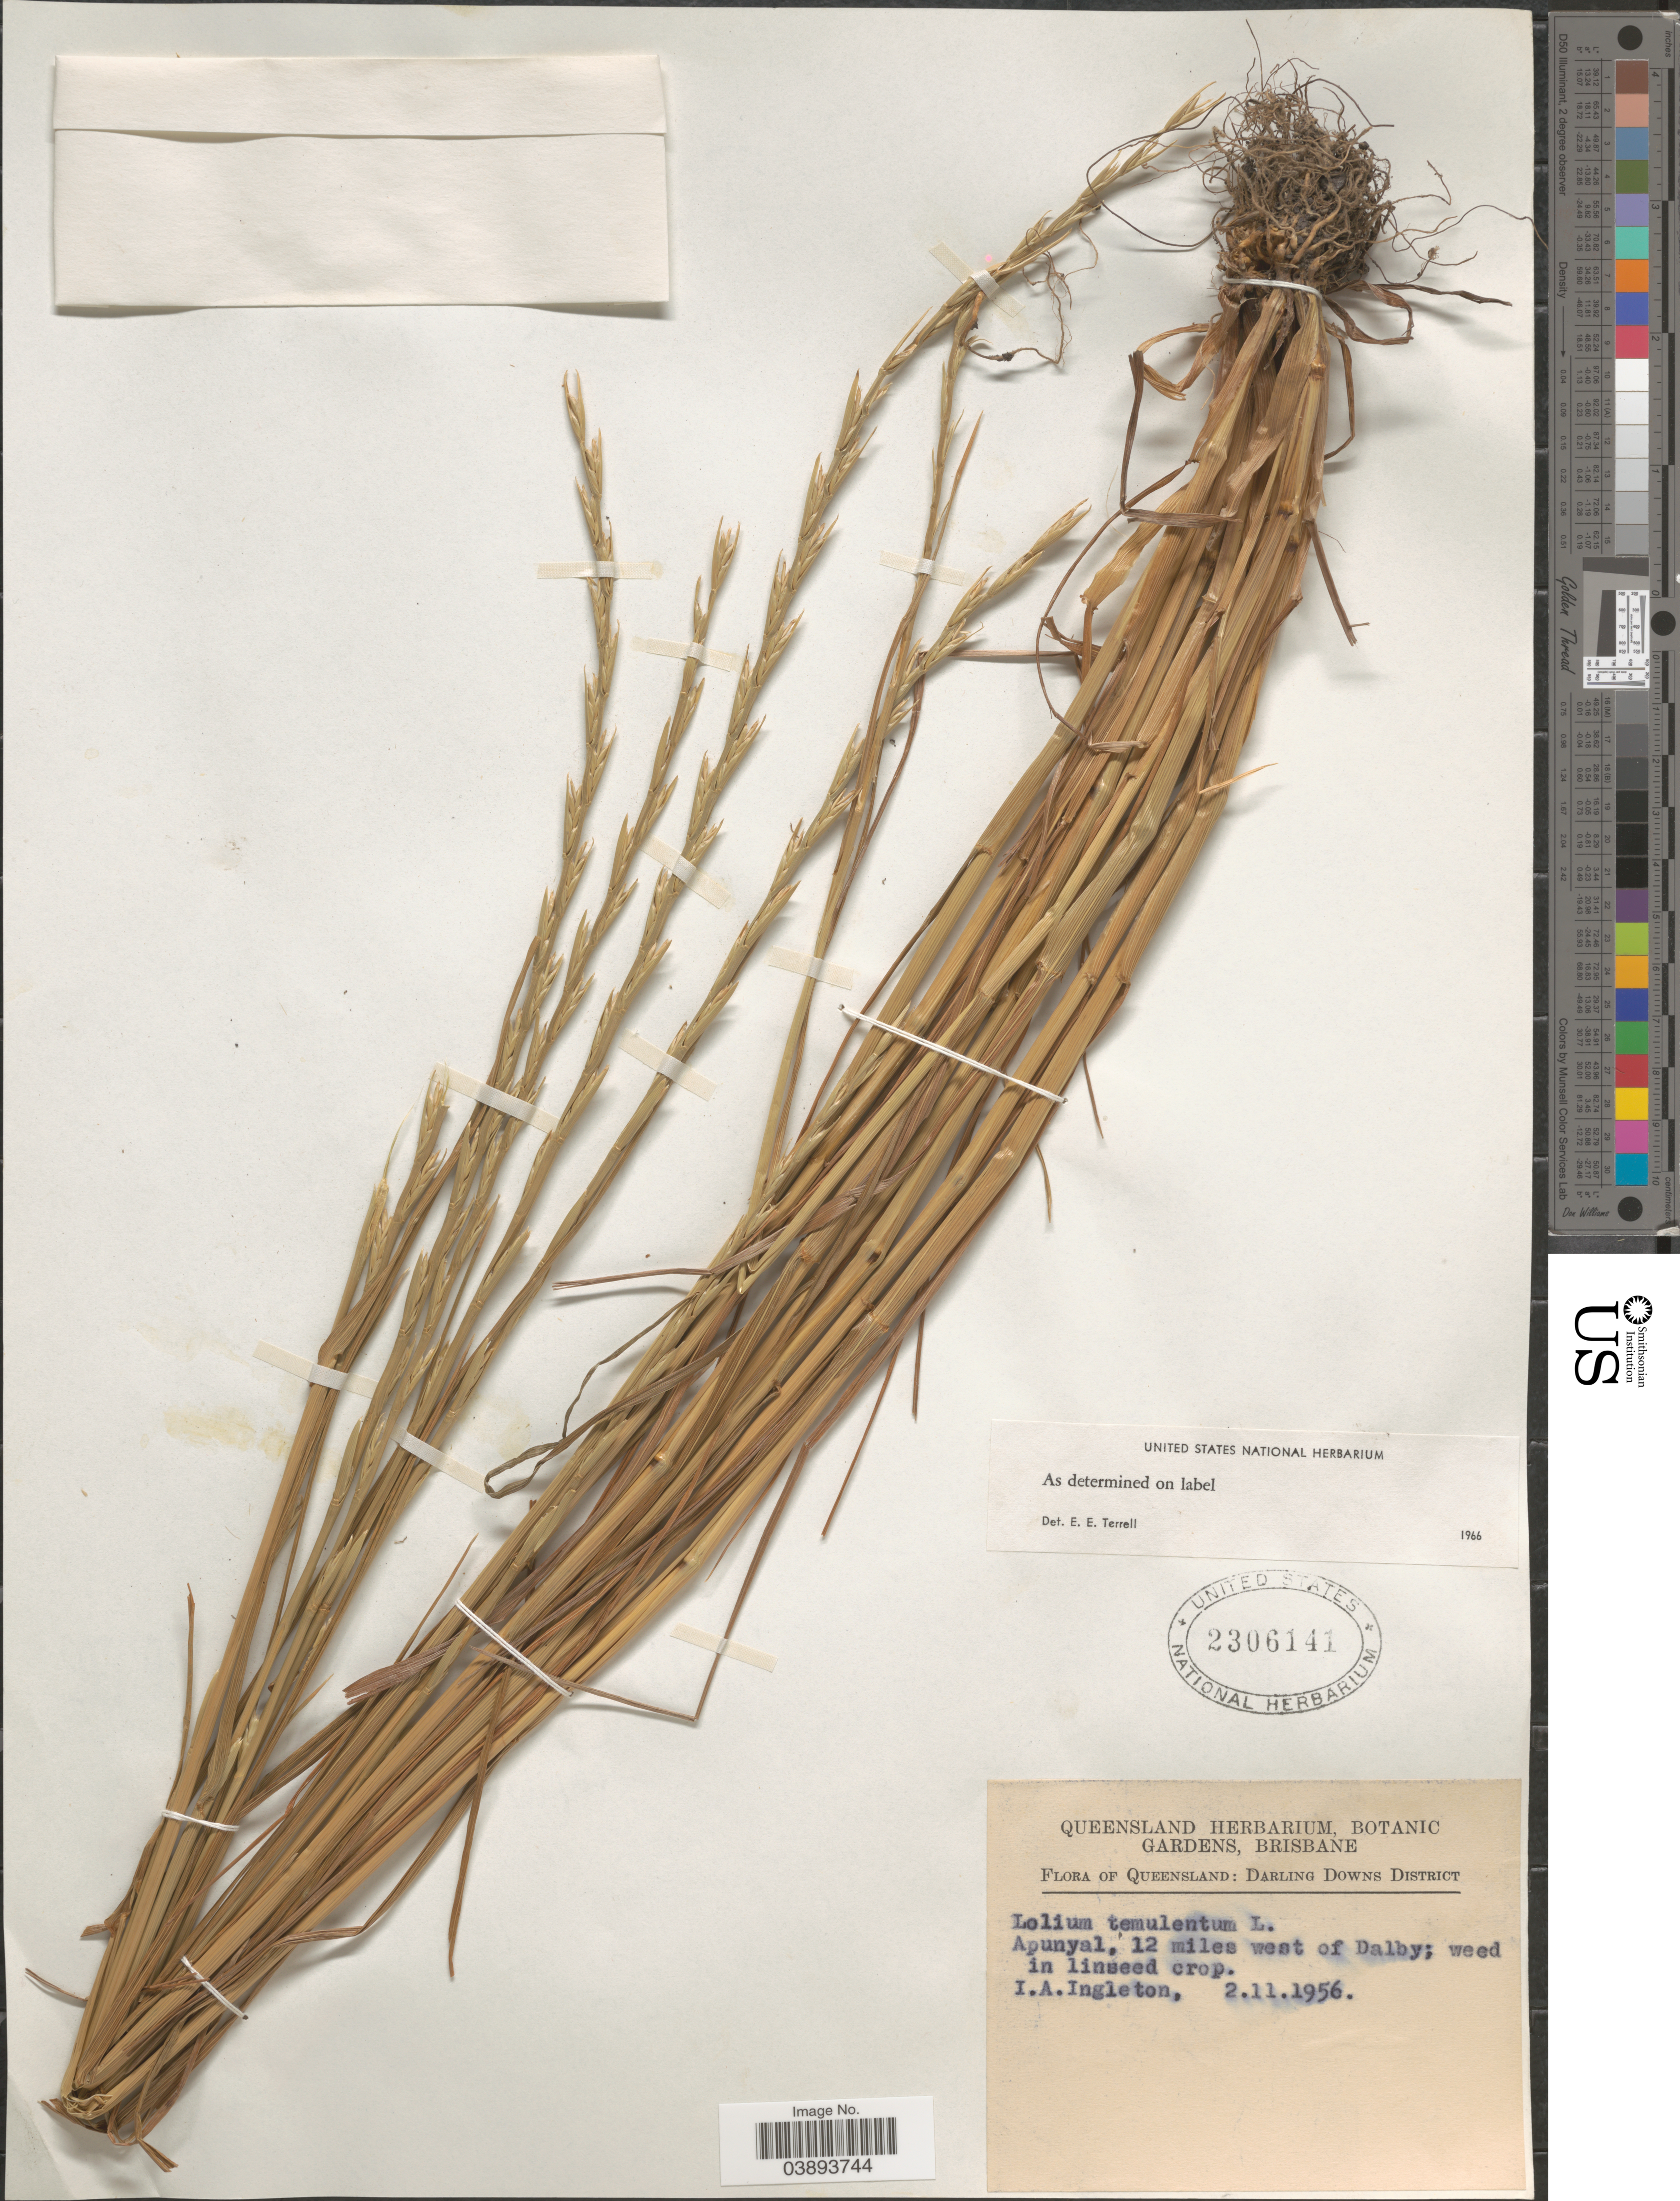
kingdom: Plantae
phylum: Tracheophyta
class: Liliopsida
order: Poales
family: Poaceae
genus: Lolium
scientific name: Lolium temulentum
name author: L.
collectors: I. Ingleton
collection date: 1956-11-02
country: Australia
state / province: Queensland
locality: Darling Downs District. Apunyal, 12 miles west of Dalby.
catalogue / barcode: US 2306141